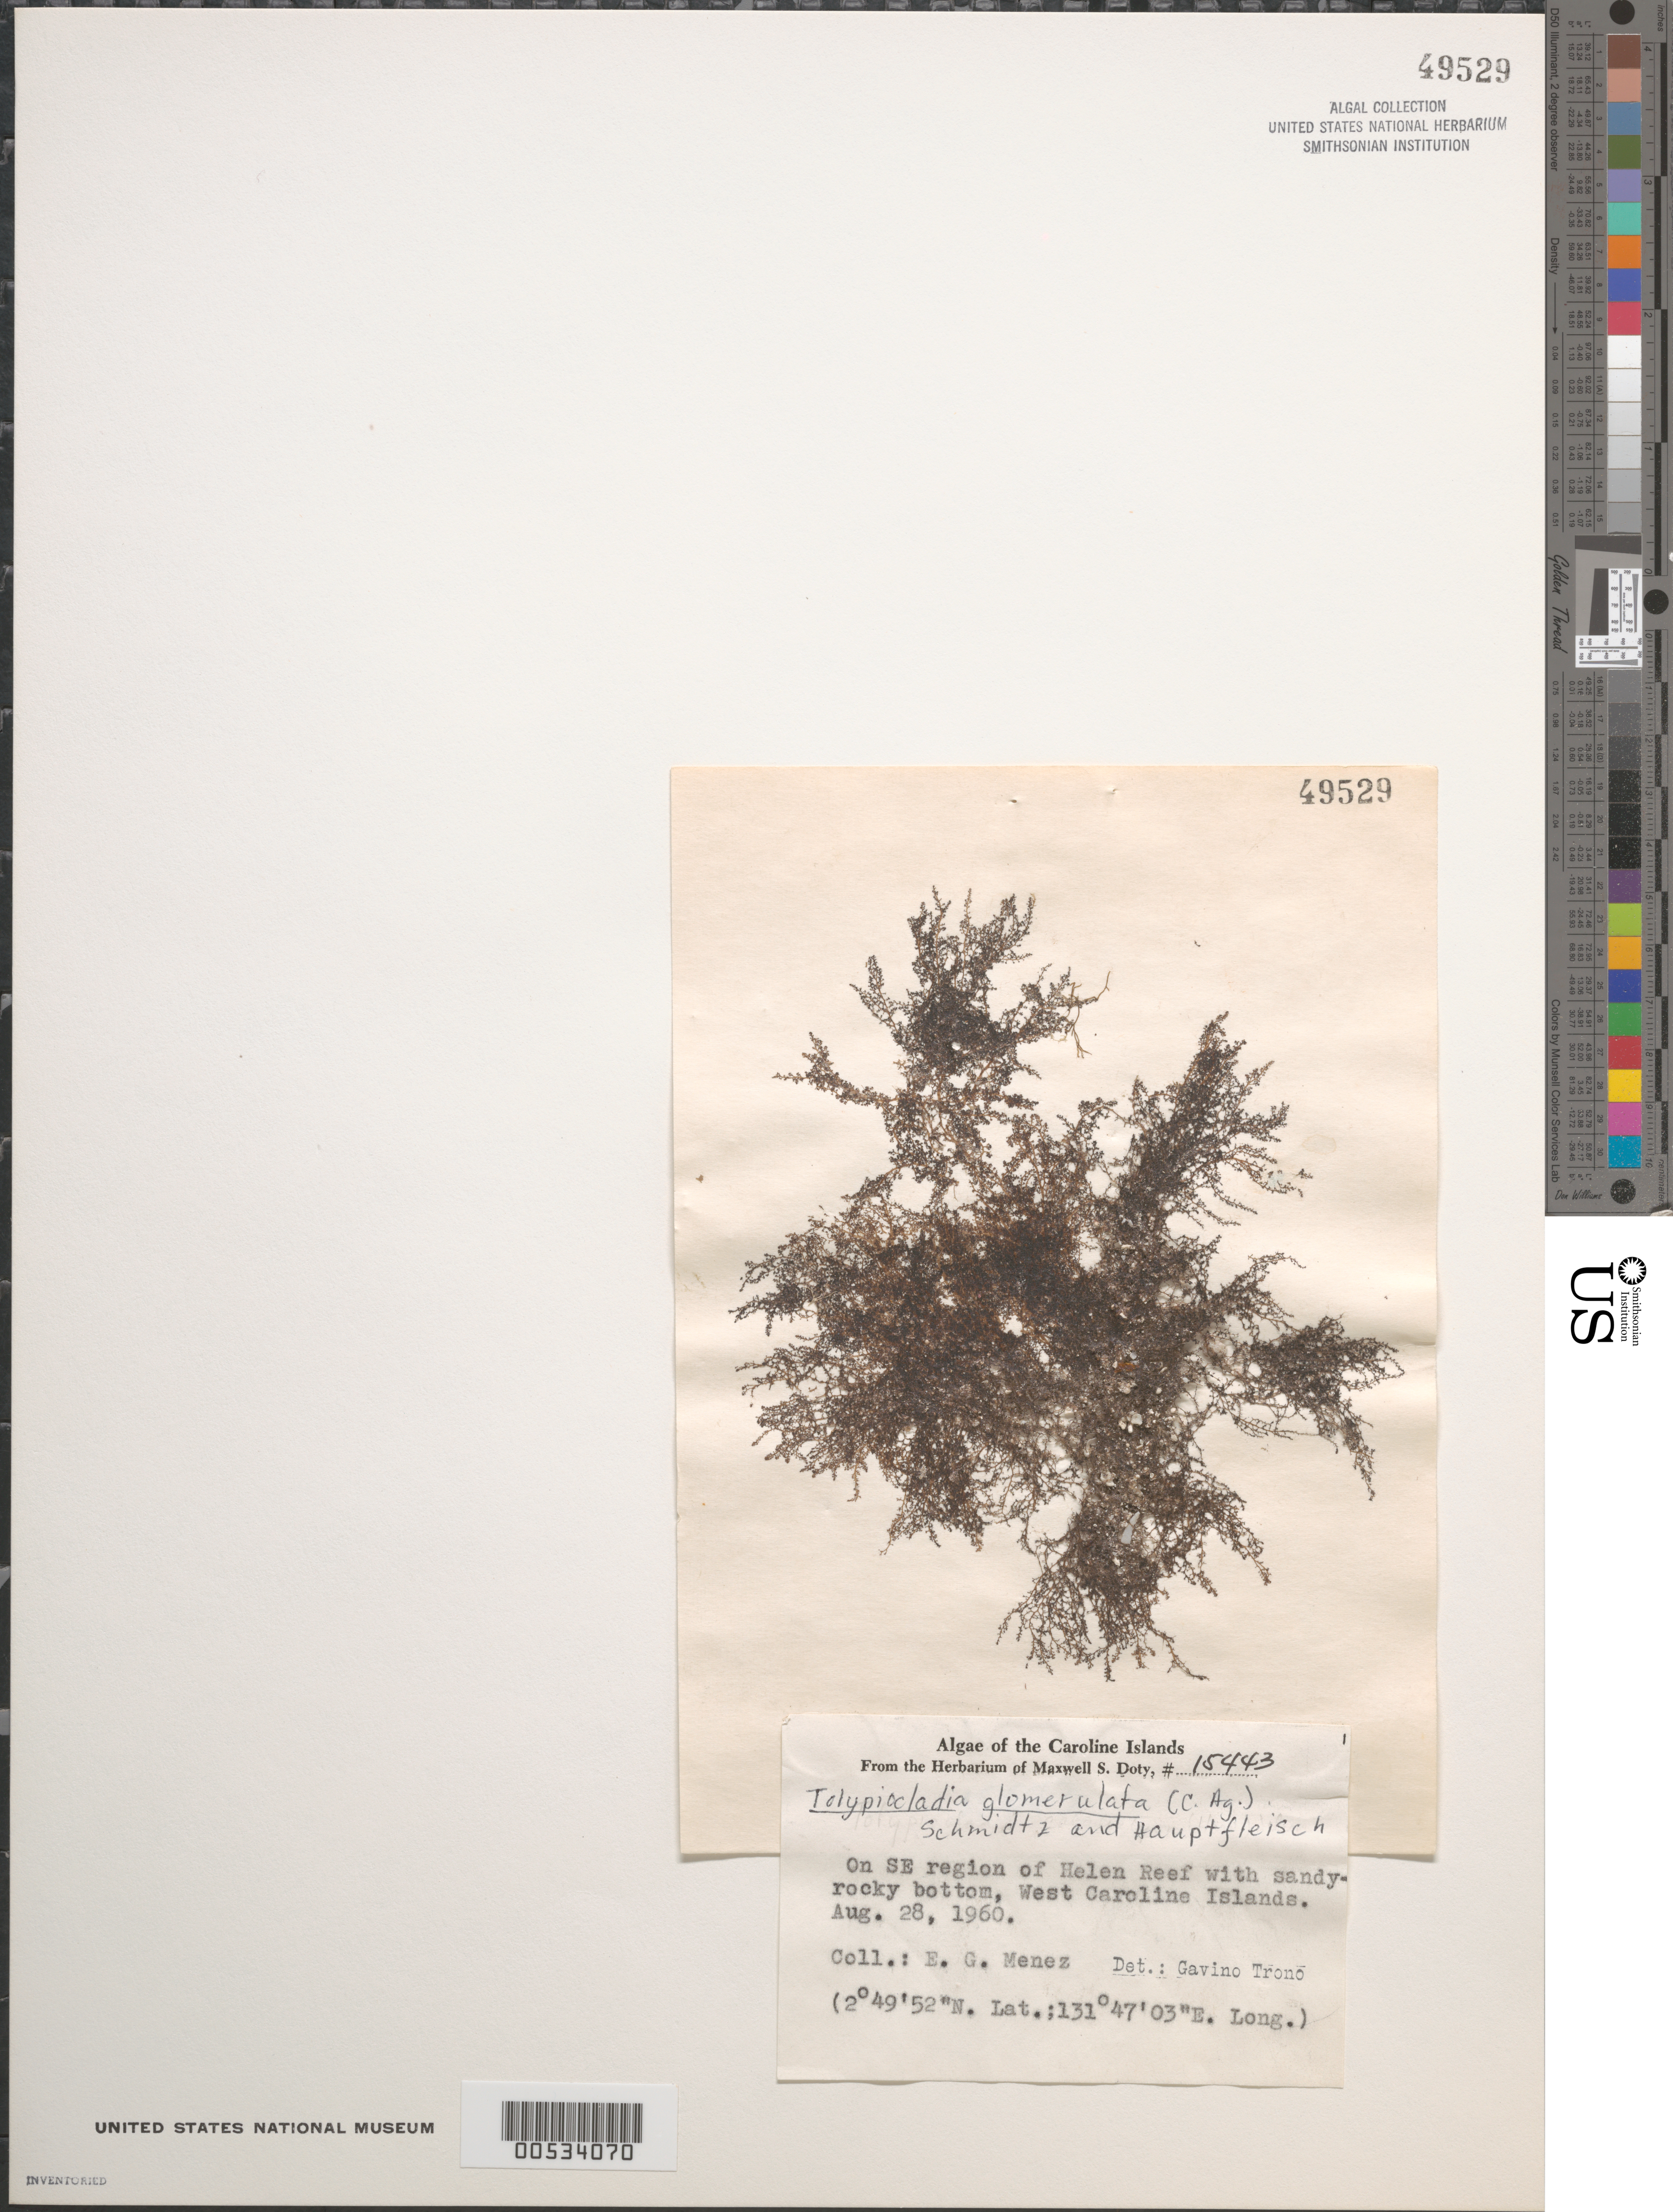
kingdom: Plantae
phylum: Rhodophyta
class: Florideophyceae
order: Ceramiales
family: Rhodomelaceae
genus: Tolypiocladia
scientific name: Tolypiocladia glomerulata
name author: (C. Agardh) F. Schmitz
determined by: Trono, Gavino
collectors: Meñez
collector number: MSD 15443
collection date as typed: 28 Aug 1960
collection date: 1960-08-28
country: Palau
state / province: Belau Outliers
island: Helen Atoll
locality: Helen Reef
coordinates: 2 49' 52" N, 131 47' 03" E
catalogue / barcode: US 49529